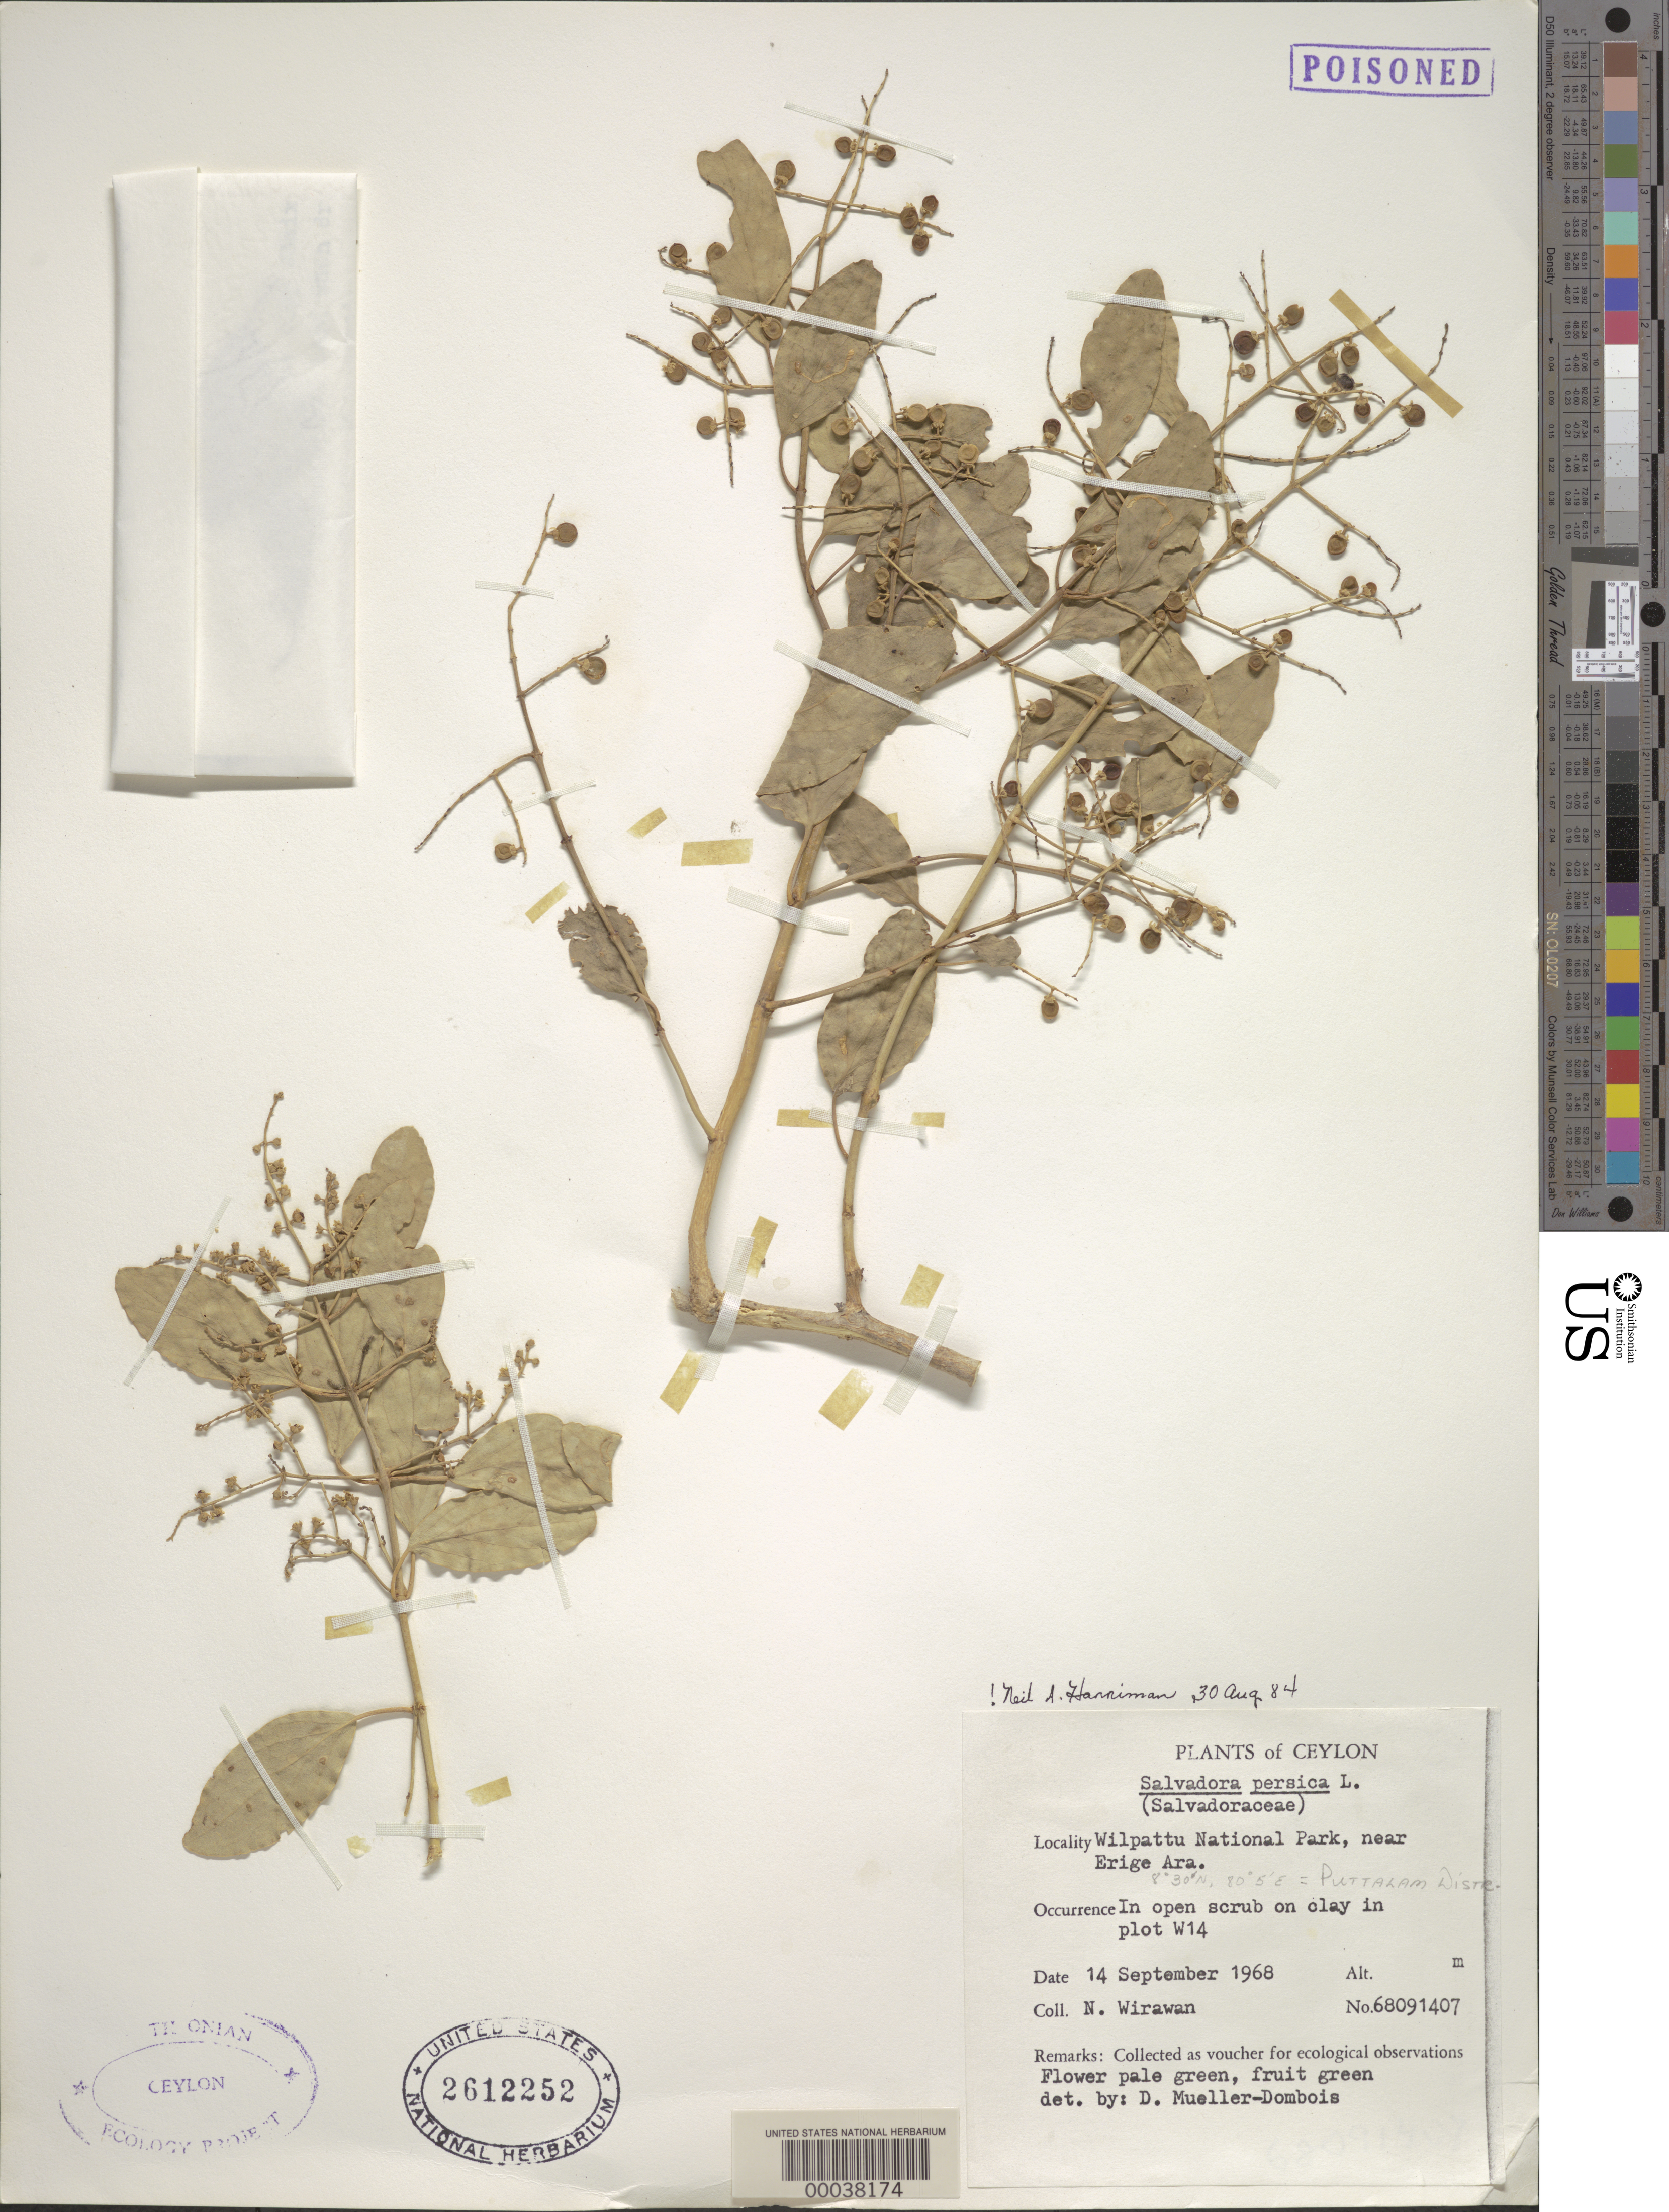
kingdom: Plantae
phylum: Tracheophyta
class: Magnoliopsida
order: Brassicales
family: Salvadoraceae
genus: Salvadora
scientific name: Salvadora persica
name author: L.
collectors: N. Wirawan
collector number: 68091407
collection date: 1968-09-14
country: Sri Lanka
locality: Ceylon. Wilpattu National Park, near Erige Ara. Puttalam Distr. In open scrub on clay in plot W14.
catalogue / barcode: US 2612252